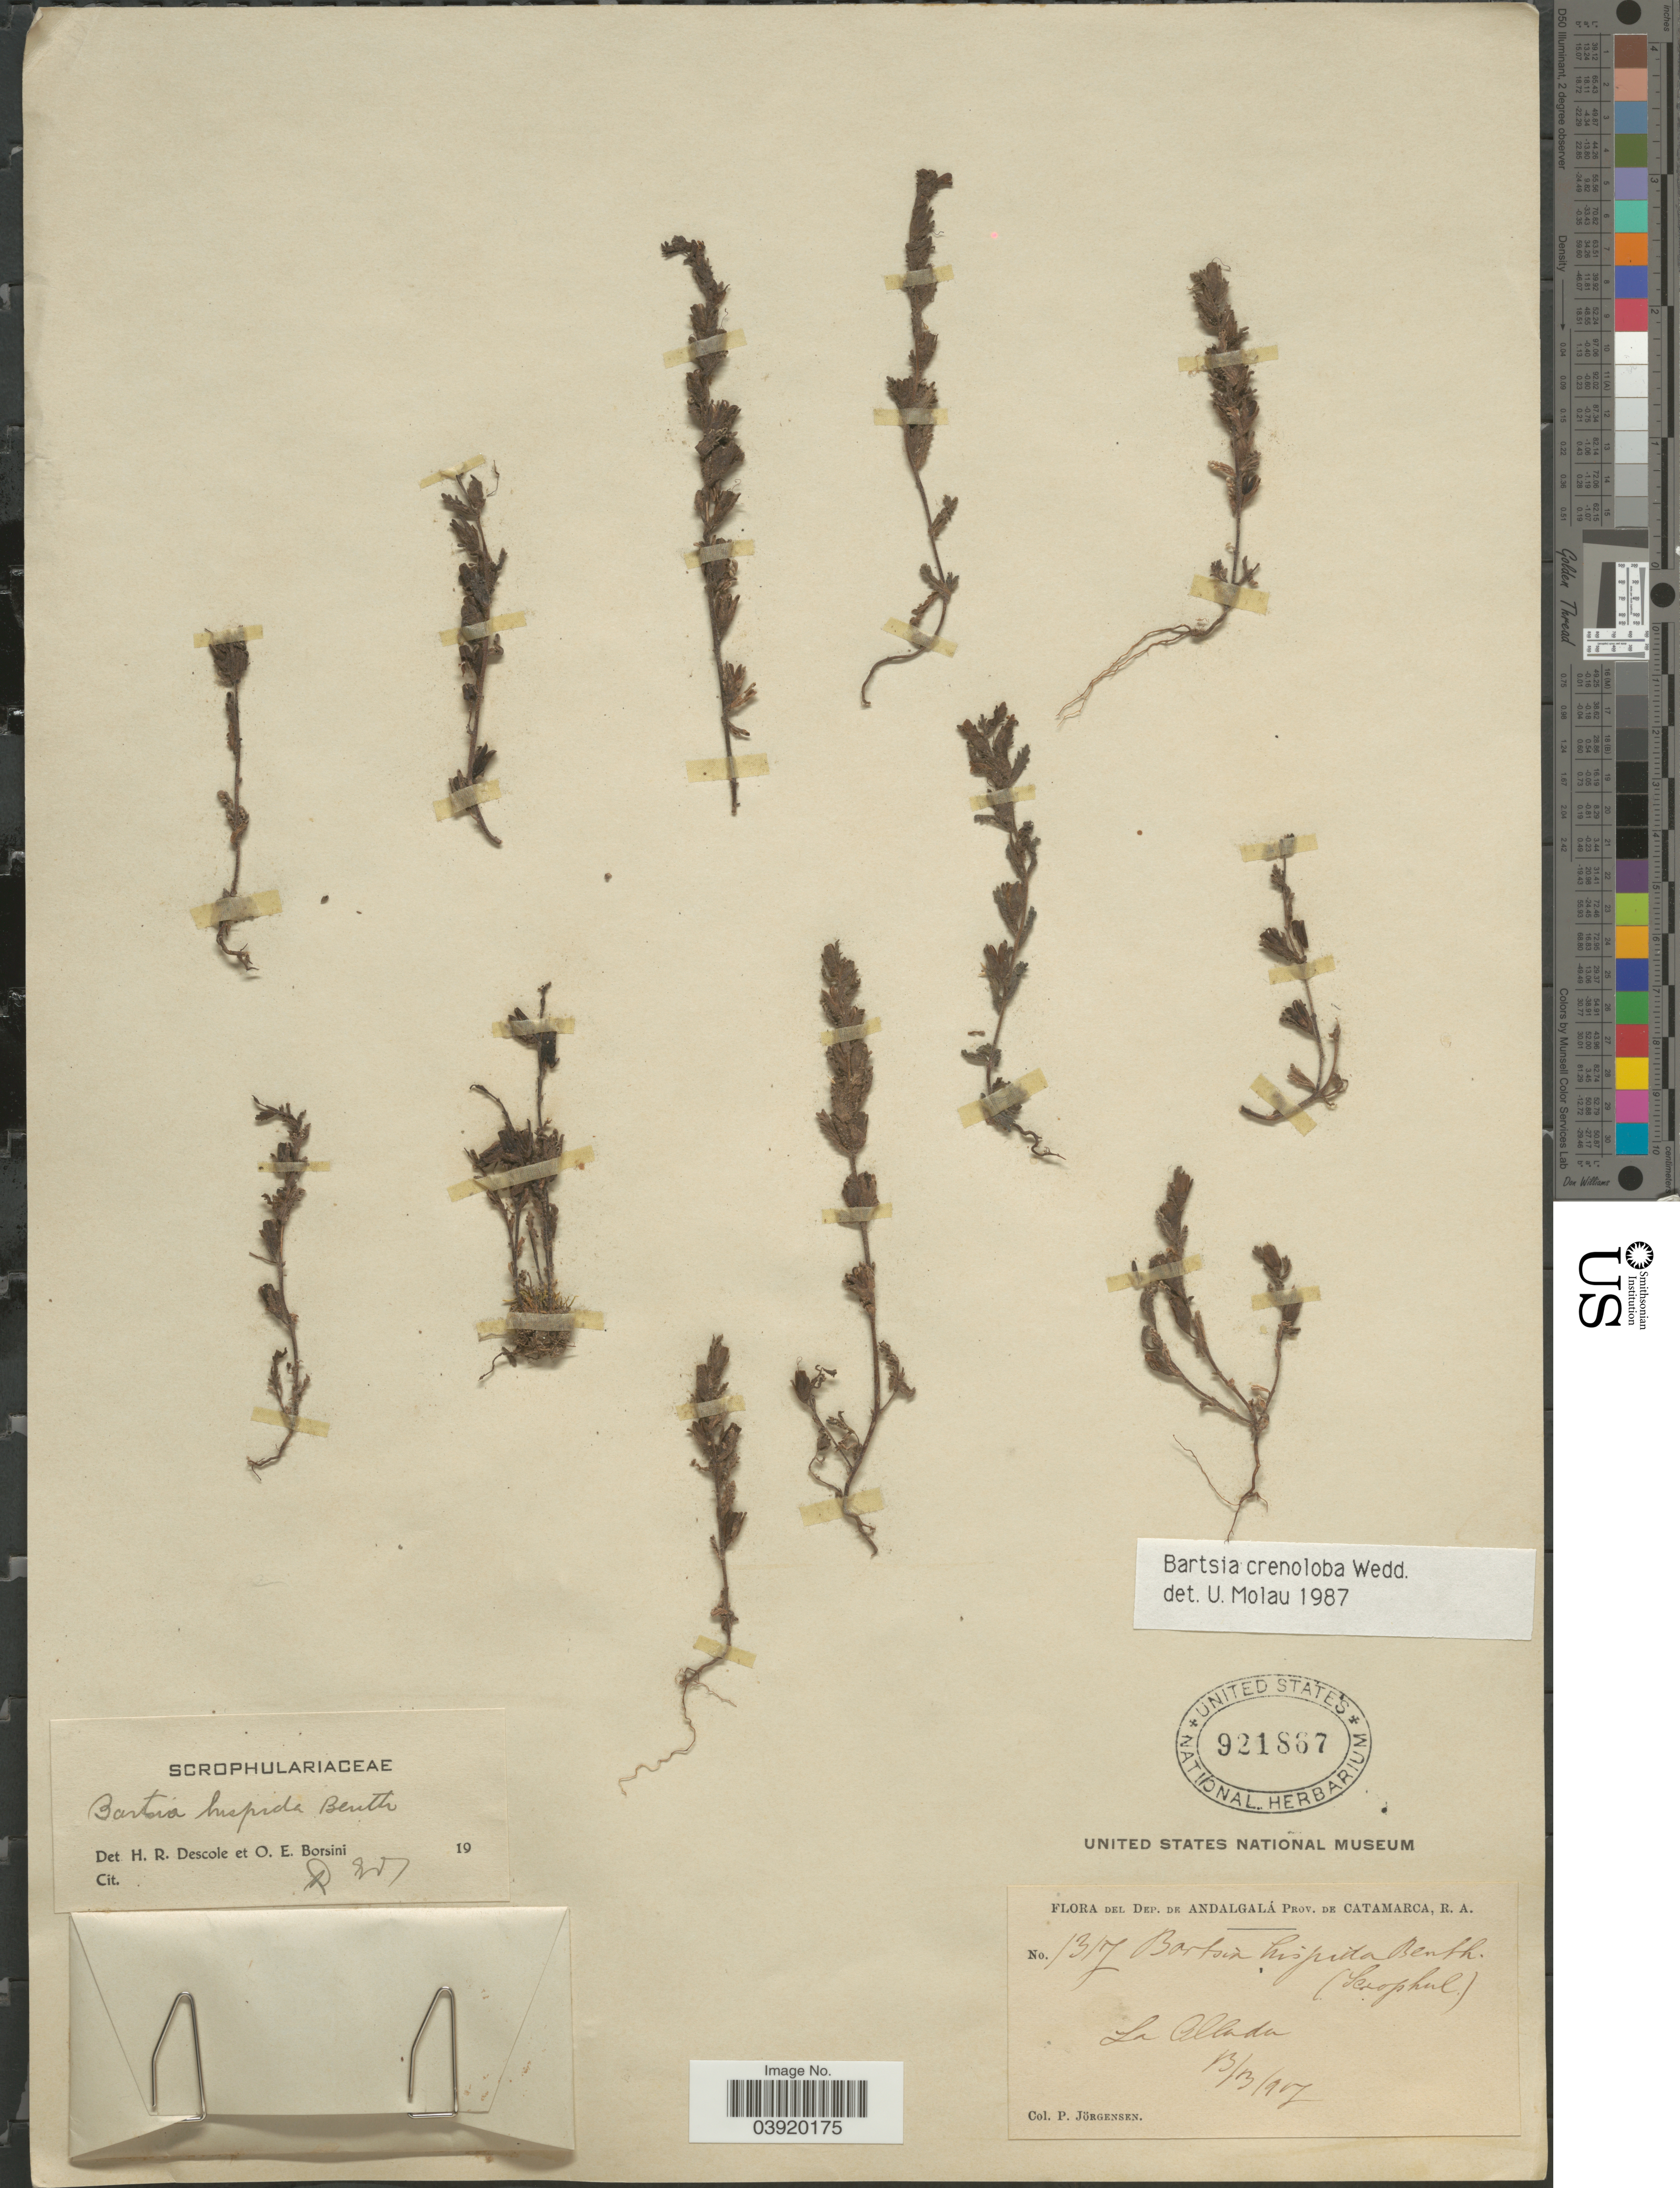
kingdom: Plantae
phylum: Tracheophyta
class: Magnoliopsida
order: Lamiales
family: Orobanchaceae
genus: Bartsia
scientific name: Bartsia crenoloba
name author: Wedd.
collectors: P. Jörgensen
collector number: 1317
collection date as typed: Transcribed d/m/y: 13/3/97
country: Argentina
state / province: Catamarca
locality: Dep. de Andalgalá. La Ollada.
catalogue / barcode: US 921867